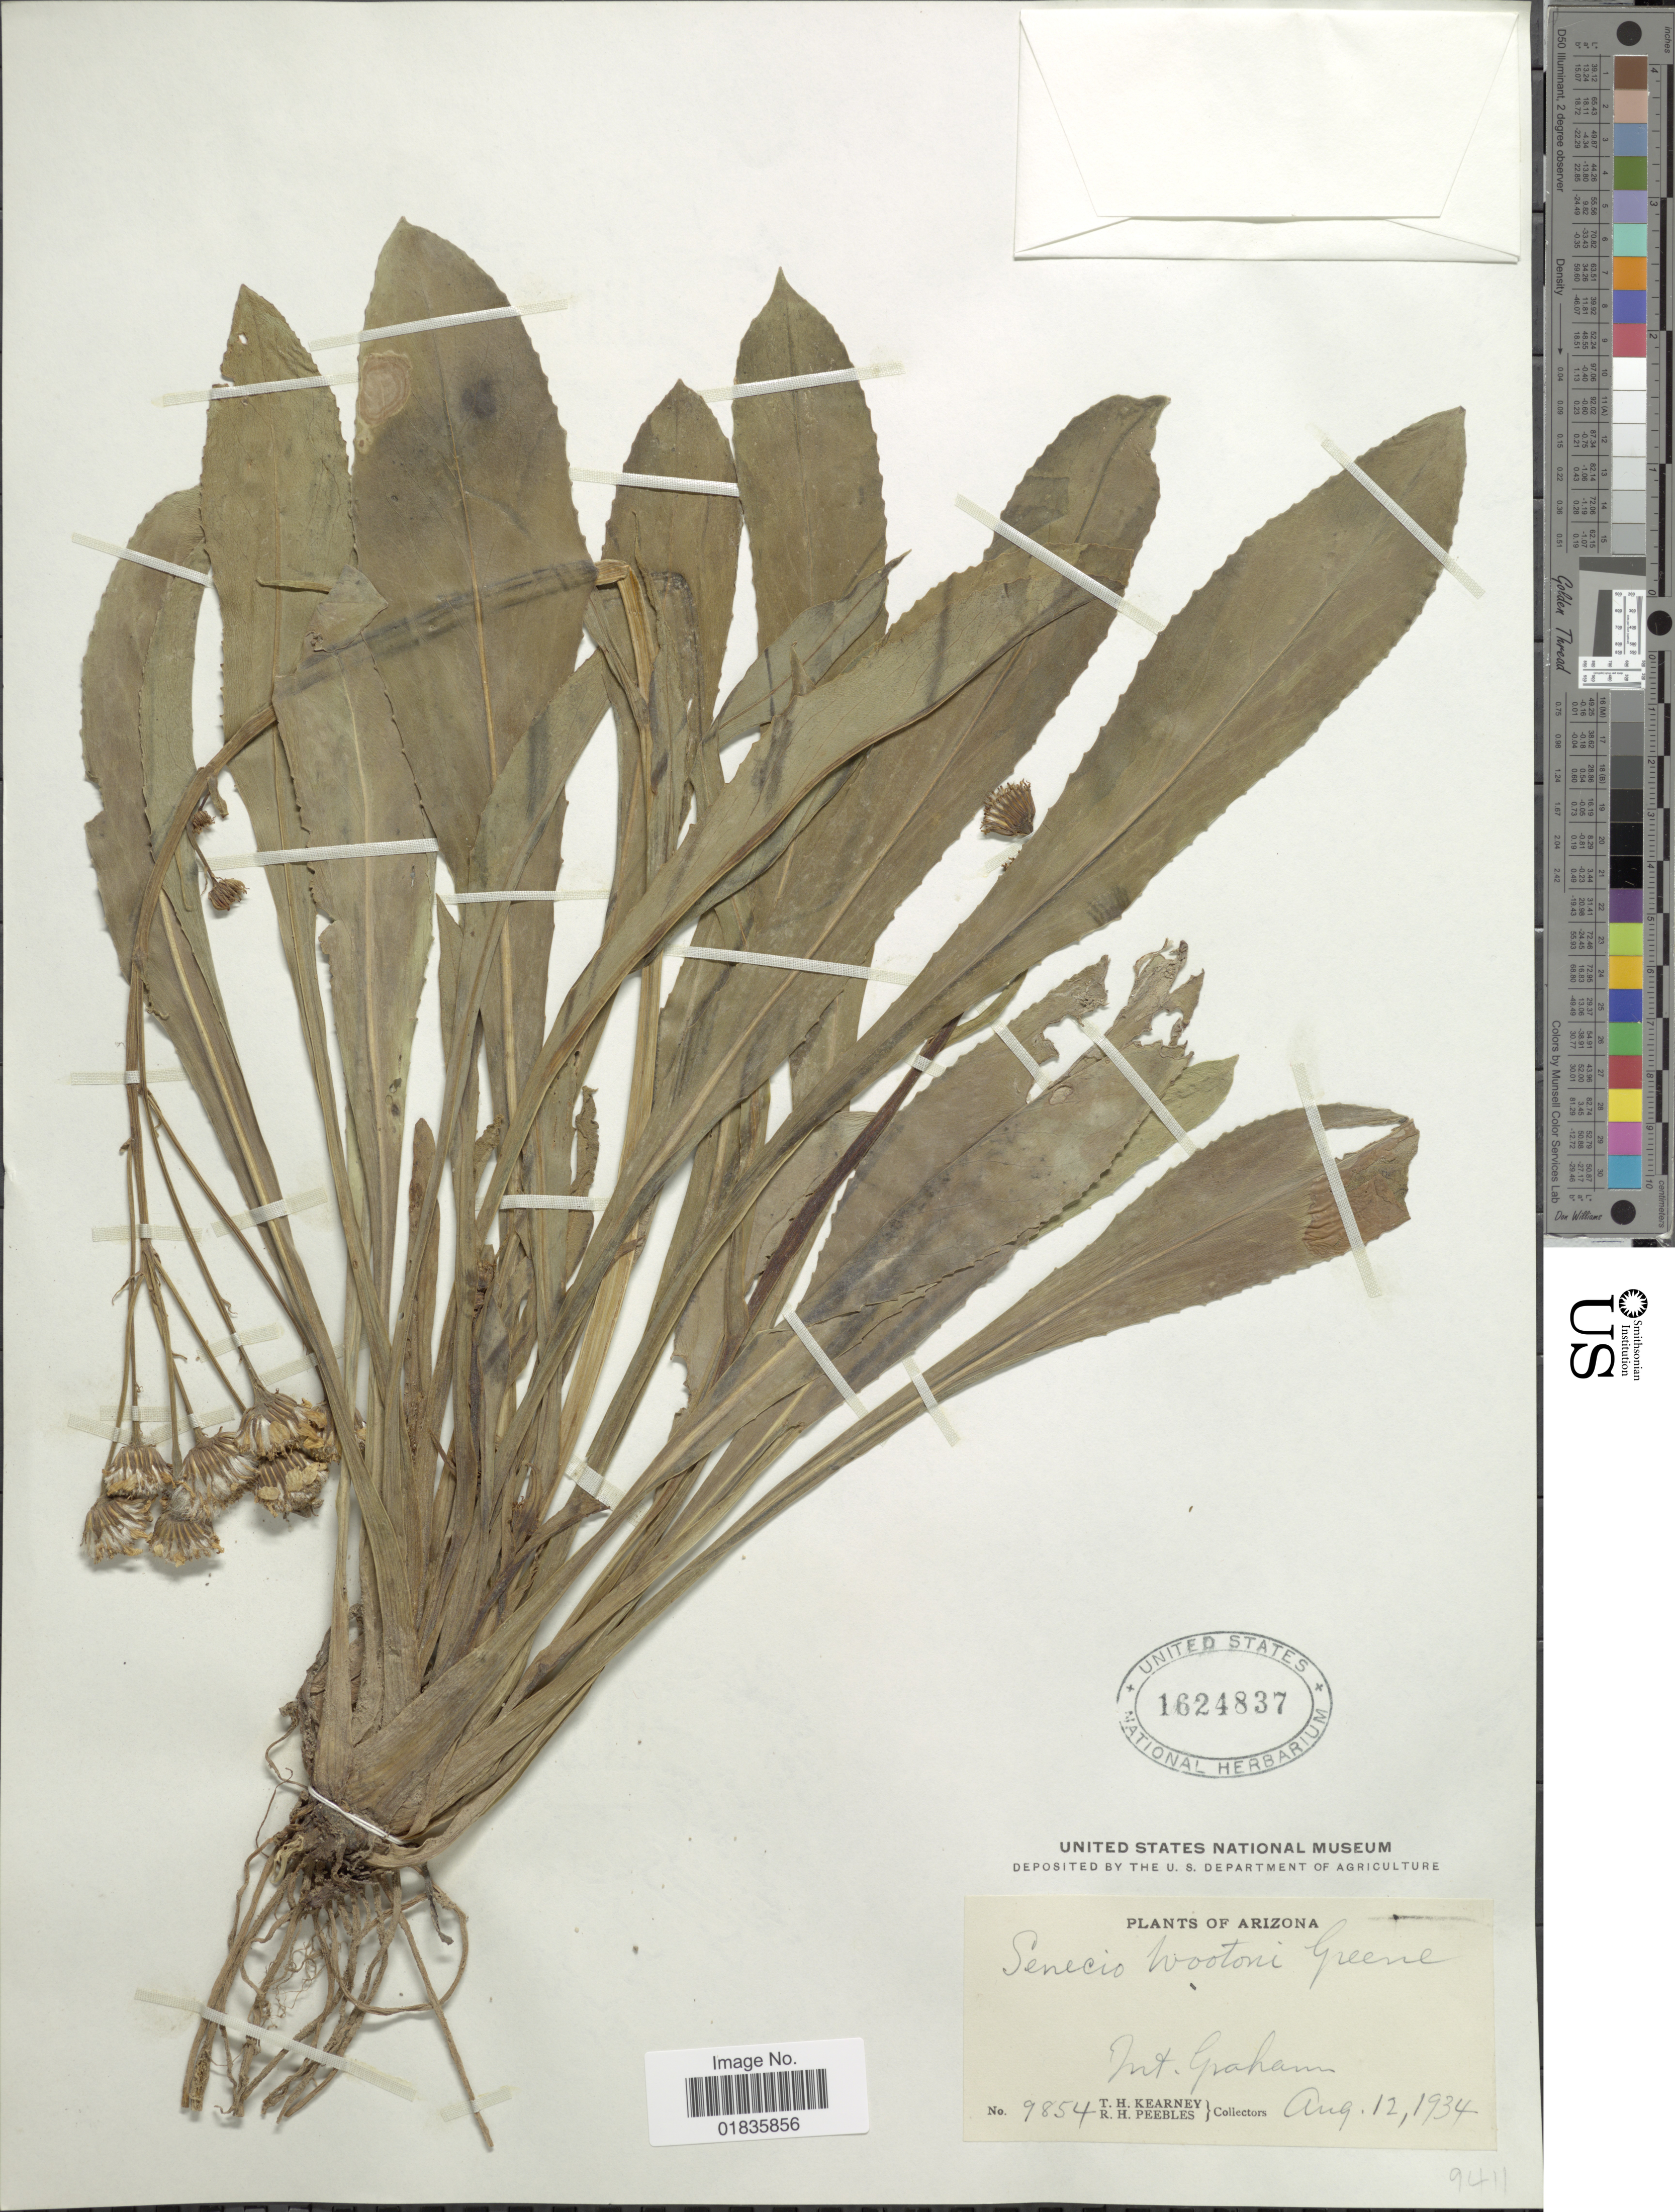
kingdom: Plantae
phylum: Tracheophyta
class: Magnoliopsida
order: Asterales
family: Asteraceae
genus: Senecio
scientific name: Senecio wootonii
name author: Greene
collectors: T. H. Kearney & R. H. Peebles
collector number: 9854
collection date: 1934-08-12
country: United States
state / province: Arizona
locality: Mt. Graham.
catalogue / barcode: US 1624837